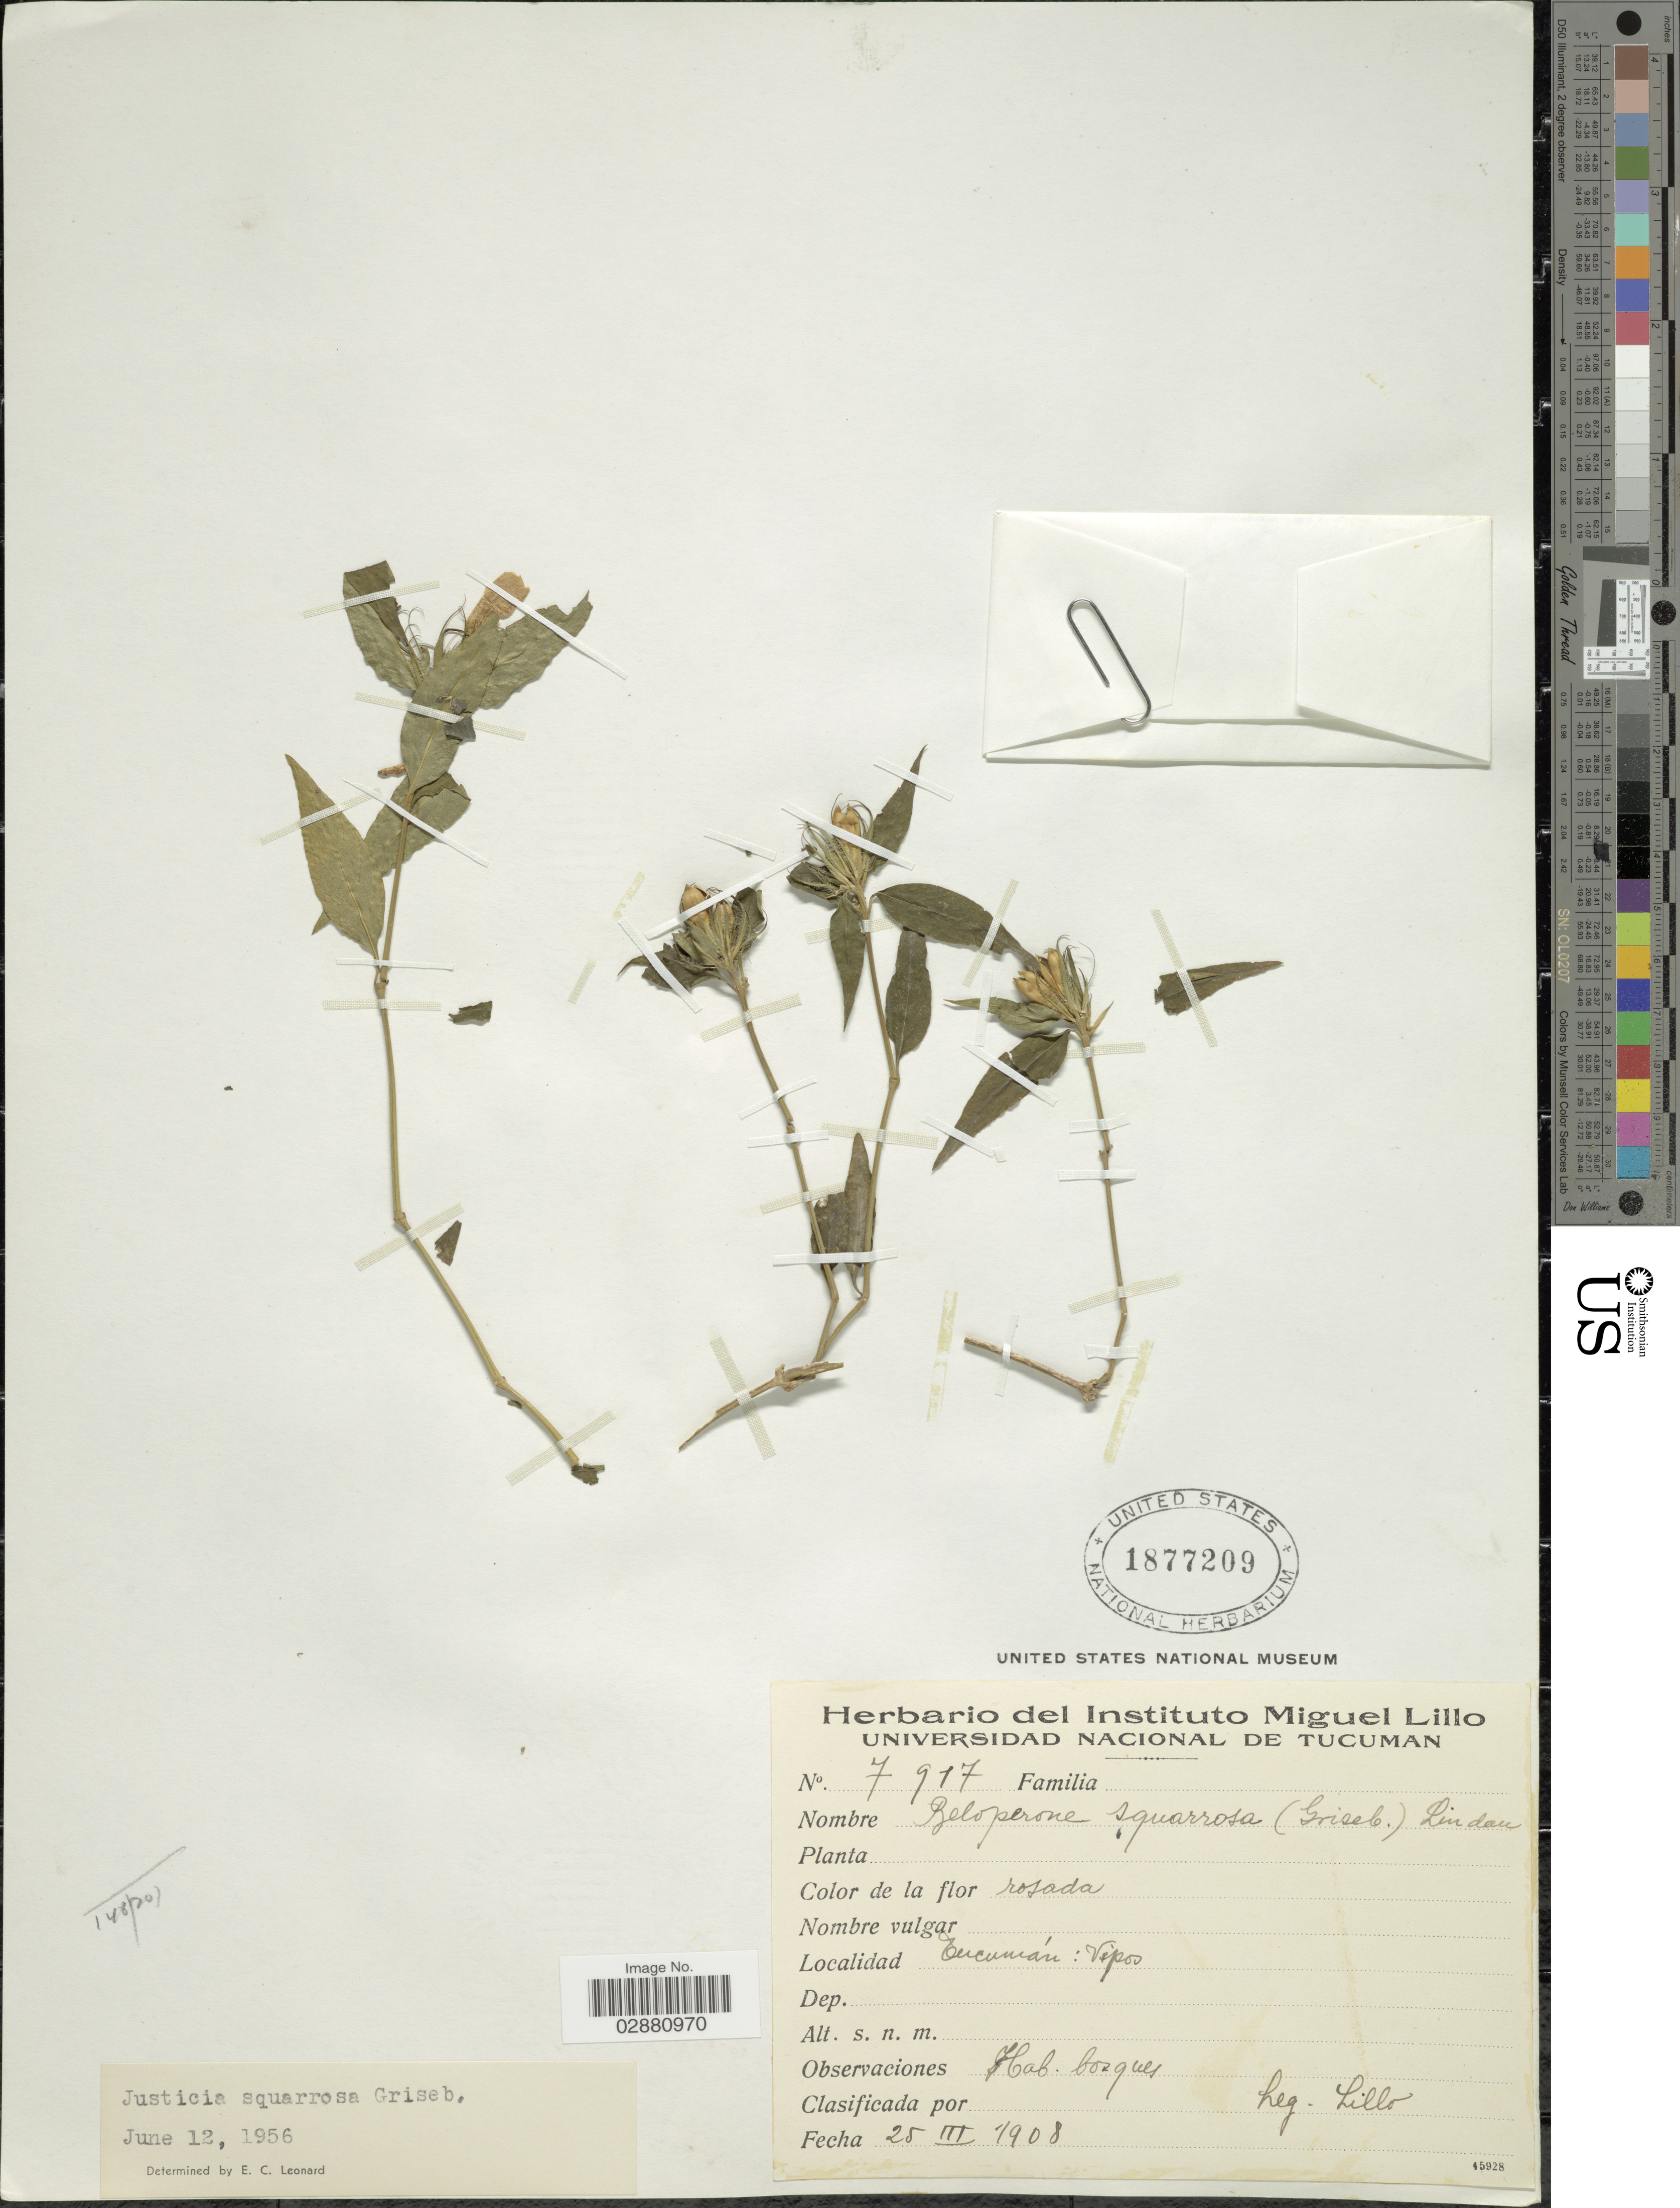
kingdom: Plantae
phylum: Tracheophyta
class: Magnoliopsida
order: Lamiales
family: Acanthaceae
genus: Justicia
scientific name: Justicia squarrosa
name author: Griseb.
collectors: -. Lillo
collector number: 7917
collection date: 1908-03-25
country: Argentina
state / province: Tucuman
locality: Tucumán: Vipos.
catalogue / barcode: US 1877209